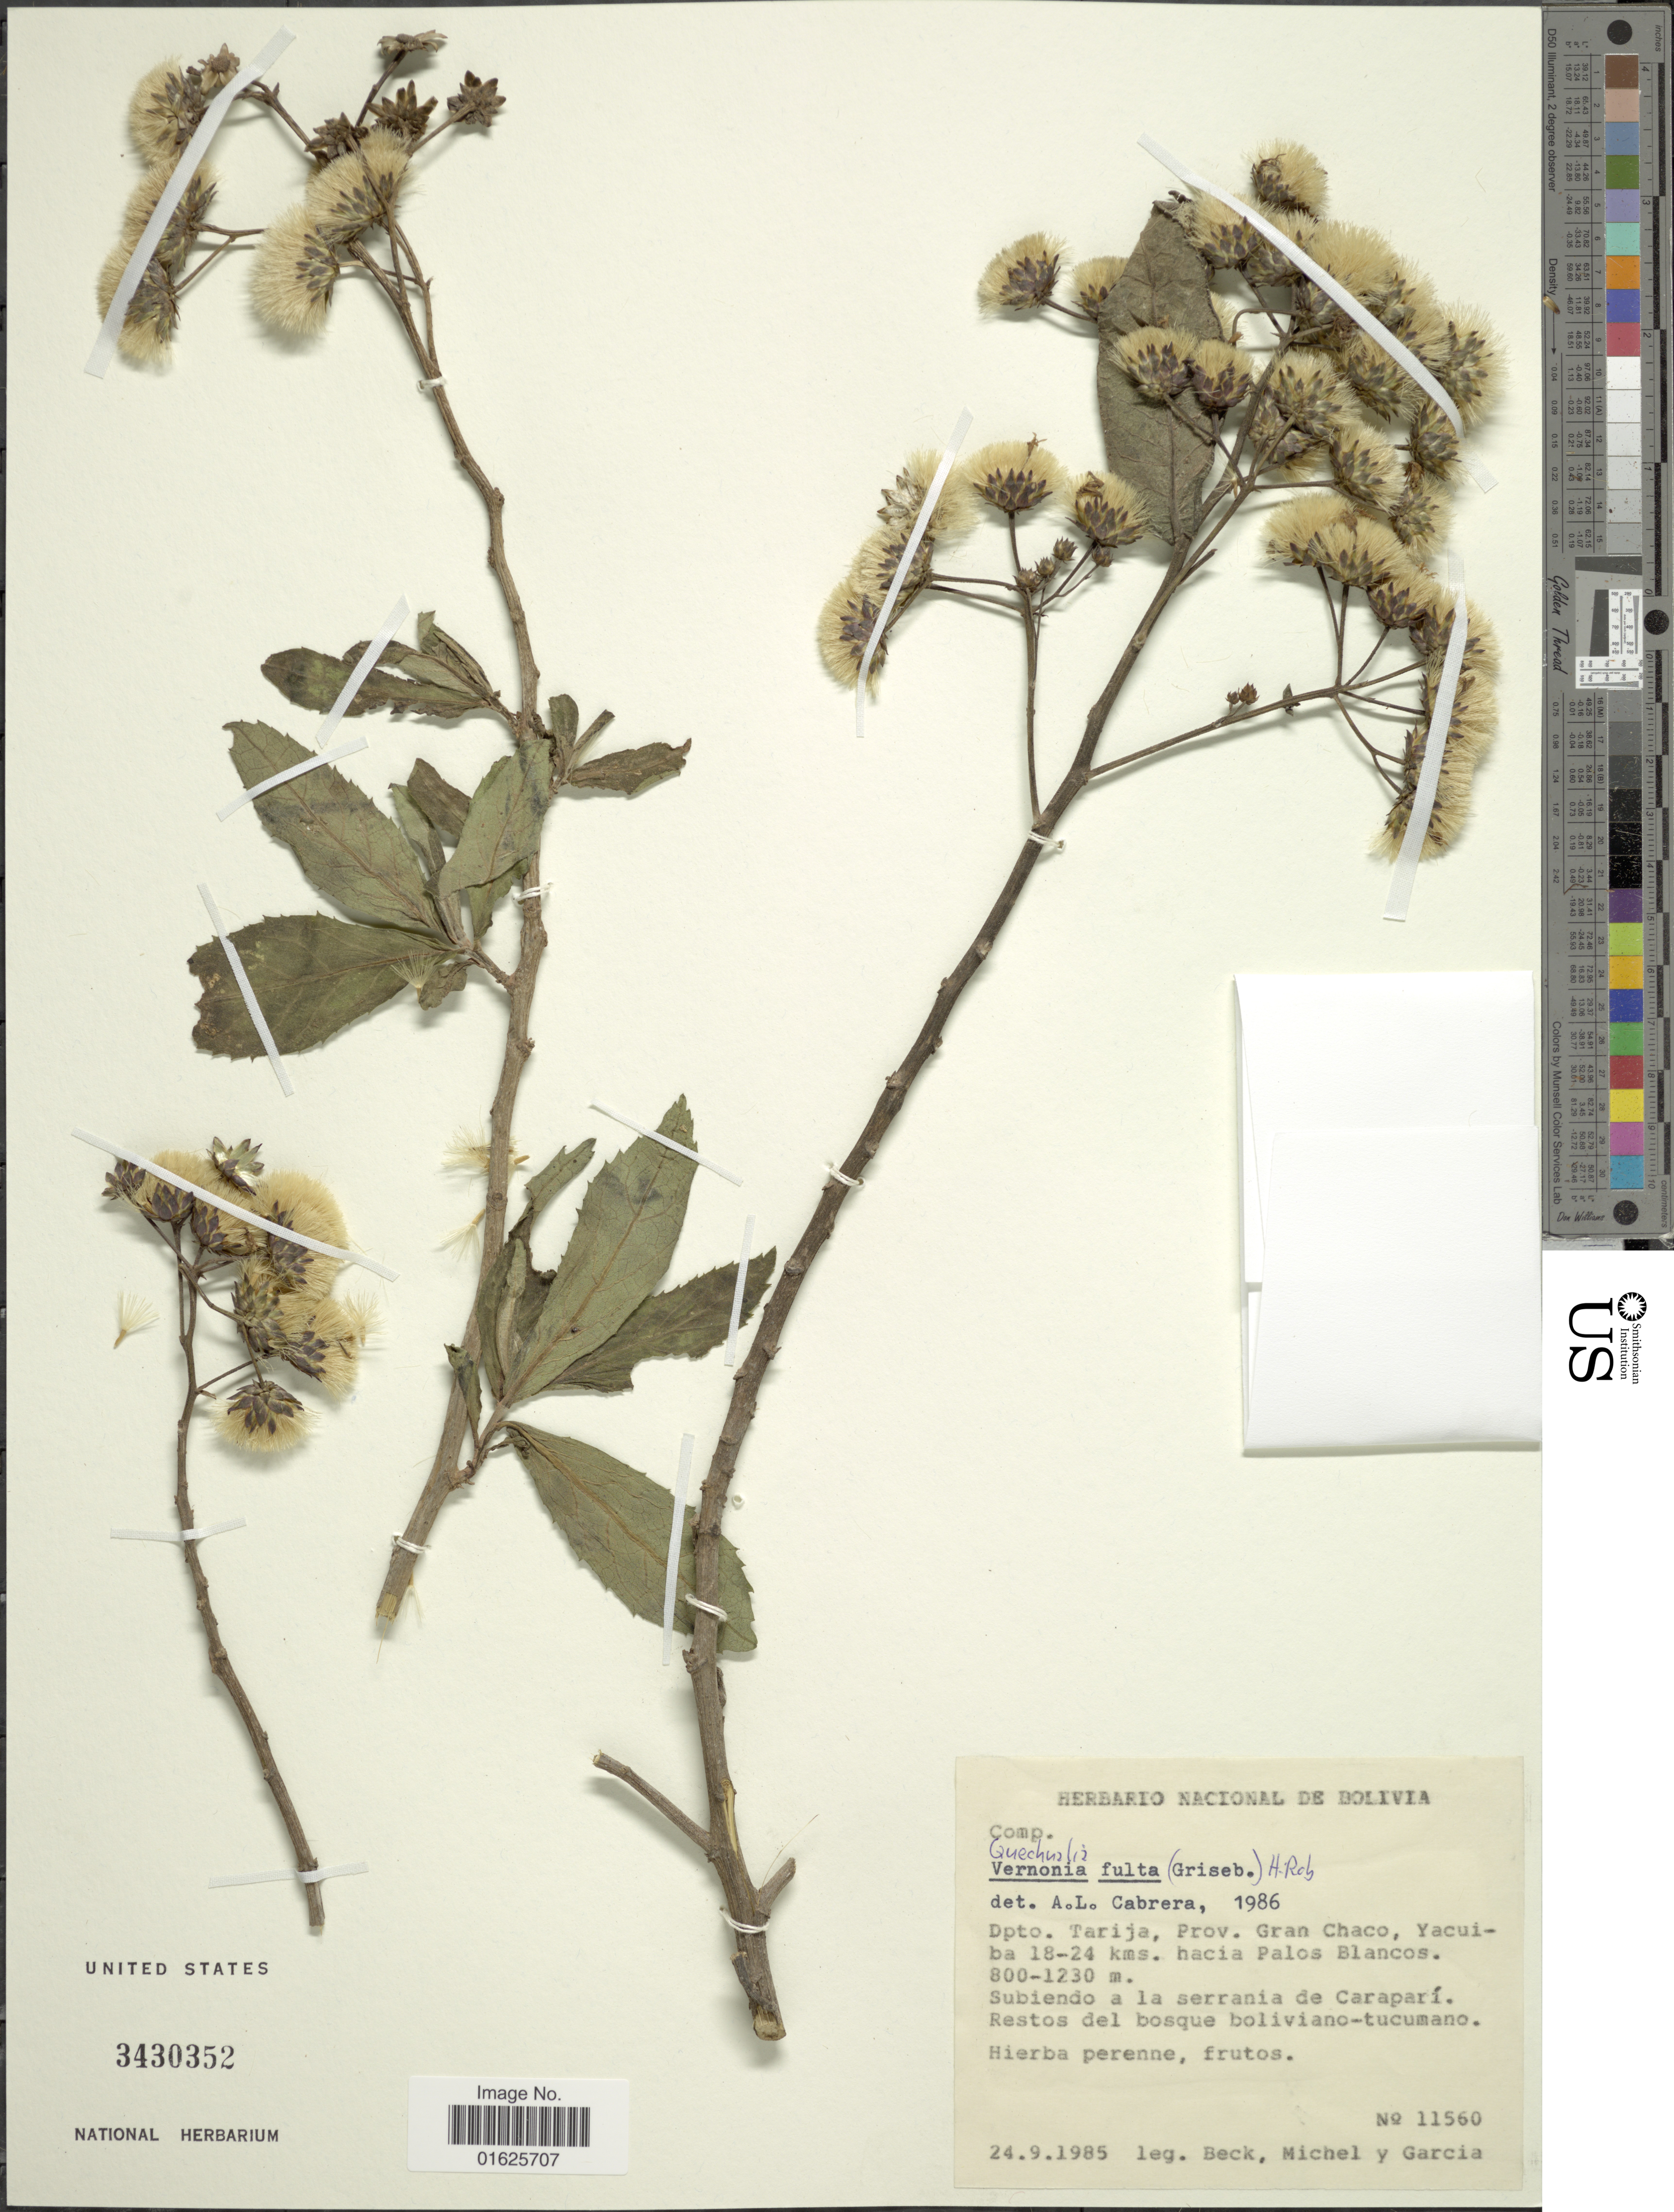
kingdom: Plantae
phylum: Tracheophyta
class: Magnoliopsida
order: Asterales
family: Asteraceae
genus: Quechualia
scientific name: Quechualia fulta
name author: (Griseb.) H. Rob.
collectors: -- Beck, -. Michel & H. Garcia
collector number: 11560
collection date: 1985-09-24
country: Bolivia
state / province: Tarija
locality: Dpto Tarija, prov. Gran Chaco, Yacuiba 18-24 kms. hacia Palos Blancos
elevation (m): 800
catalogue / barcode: US 3430352